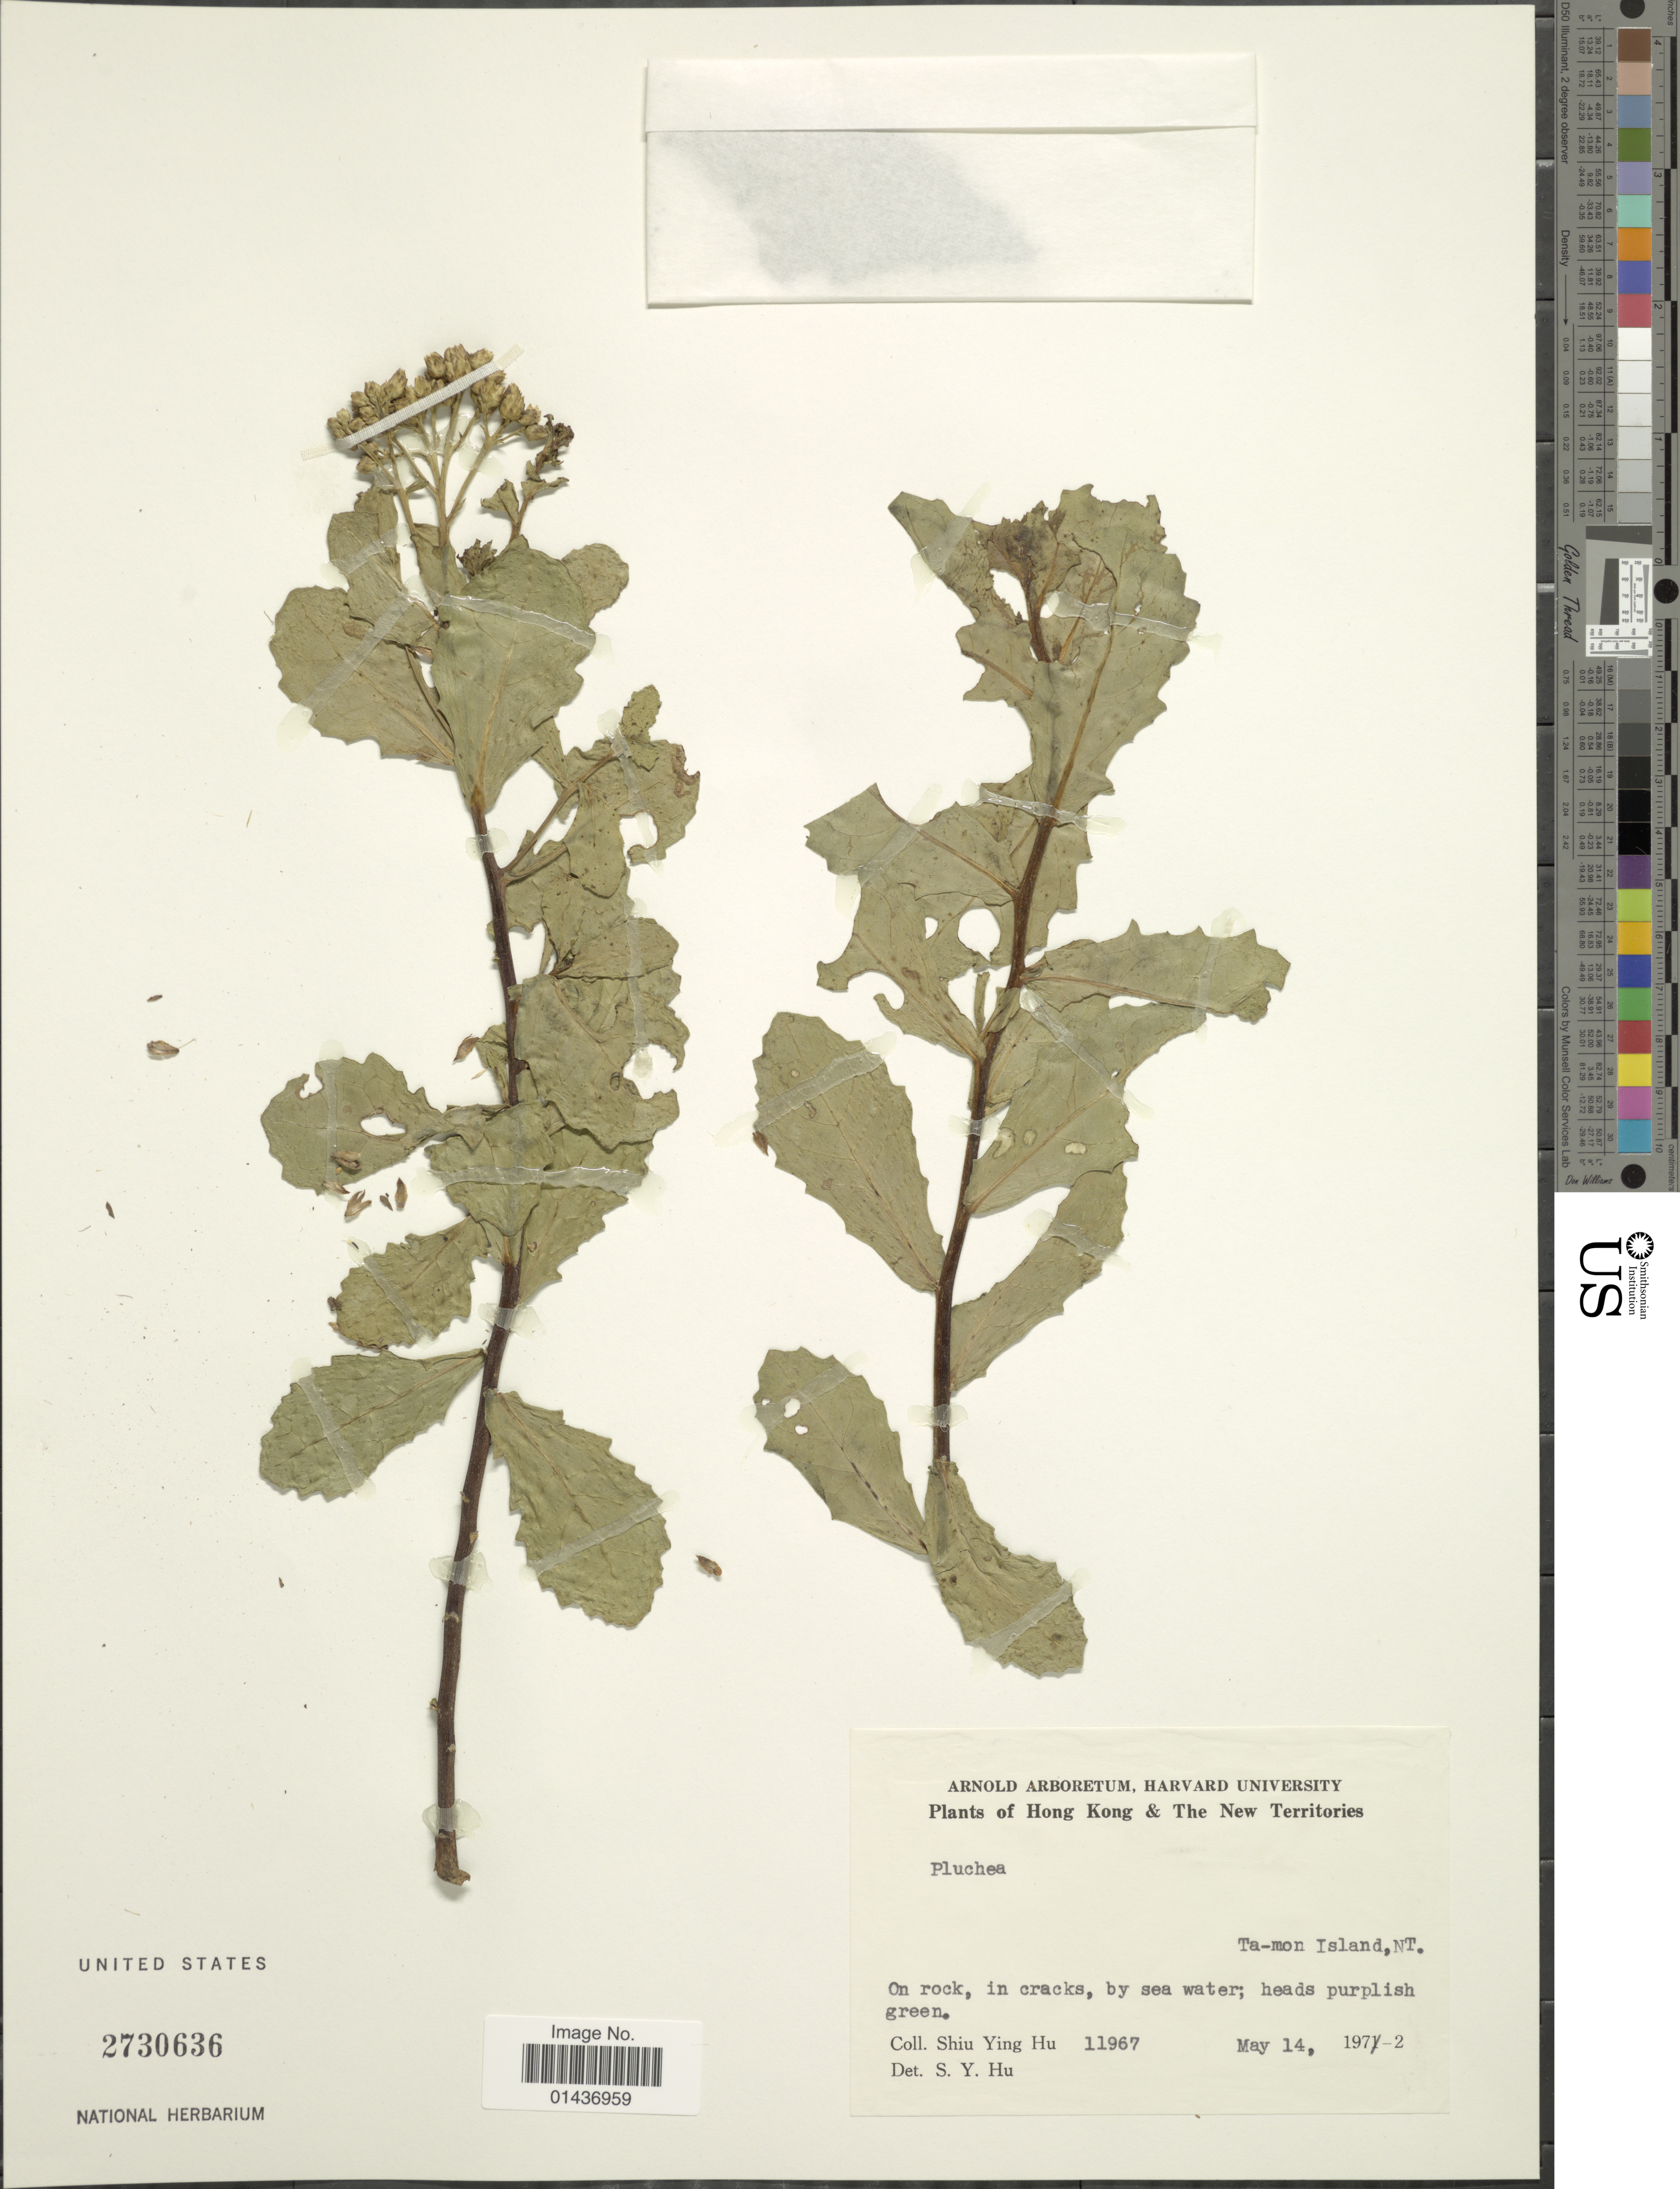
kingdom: Plantae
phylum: Tracheophyta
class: Magnoliopsida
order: Asterales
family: Asteraceae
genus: Pluchea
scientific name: Pluchea sp.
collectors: S. Y. Hu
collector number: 11967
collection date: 1971-05-14/1972-05-14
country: China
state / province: Hong Kong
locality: Hong Kong & The New Territories, Ta-Mon Island, NT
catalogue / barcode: US 2730636